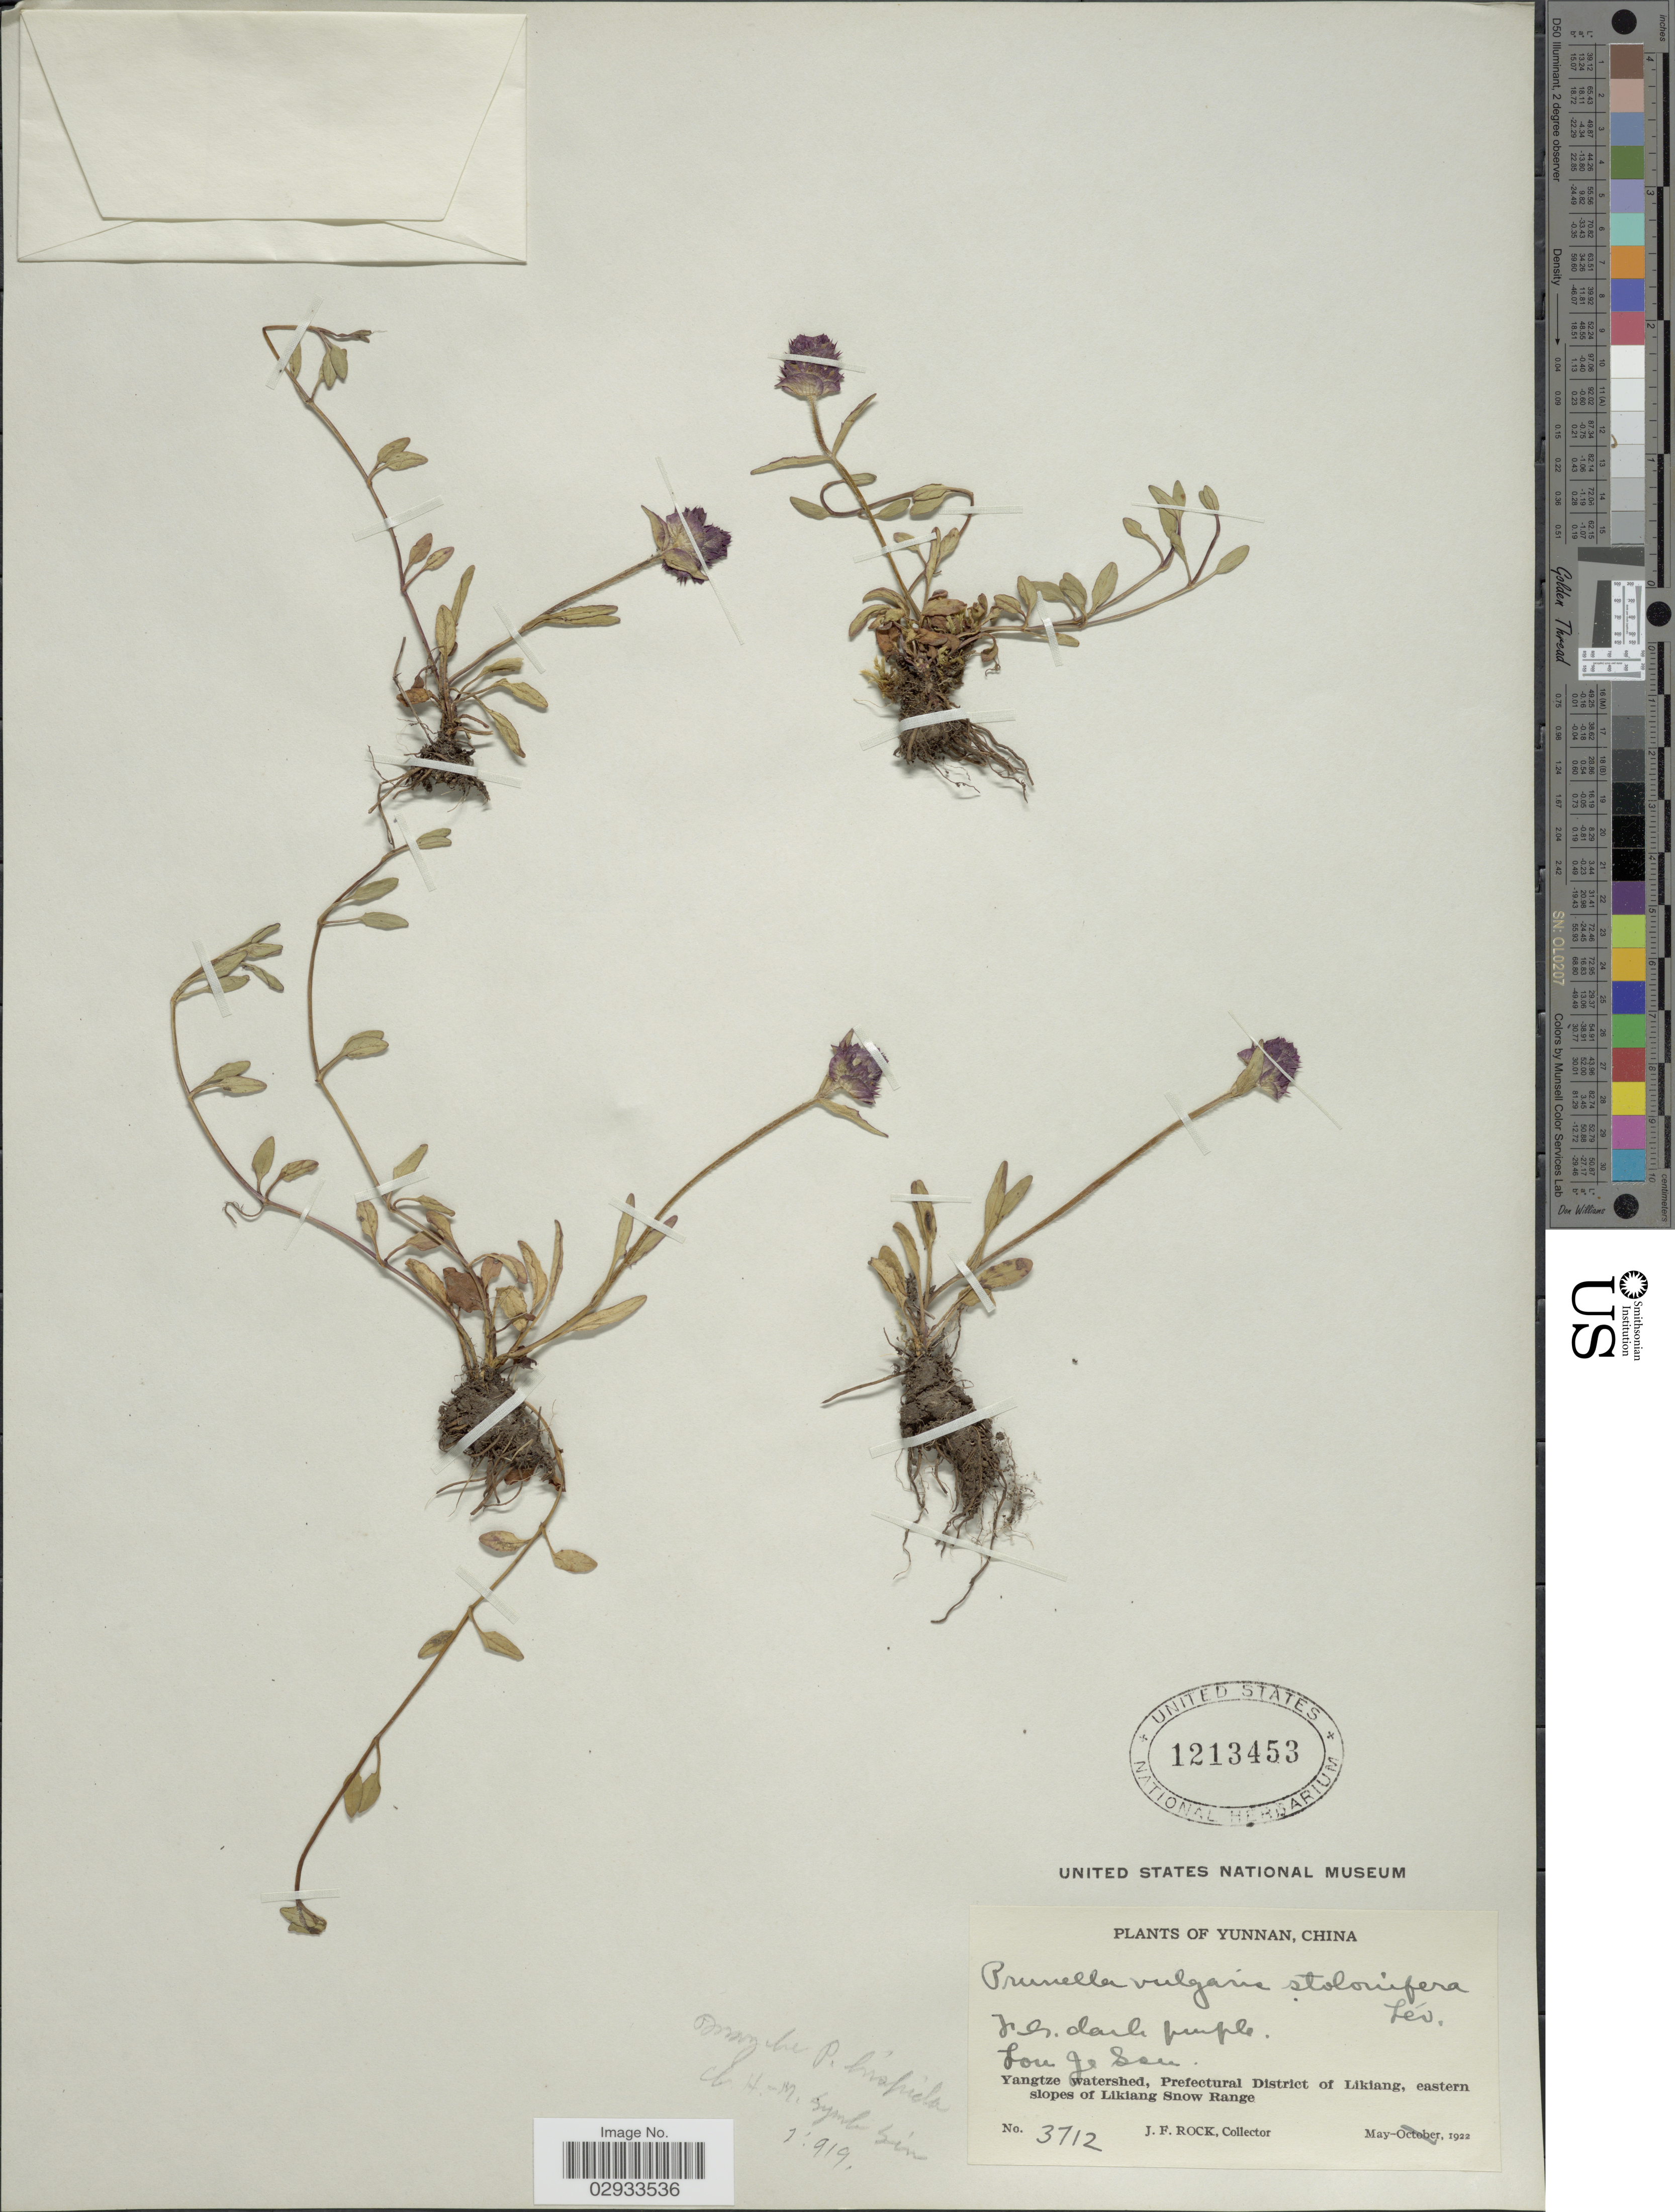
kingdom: Plantae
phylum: Tracheophyta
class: Magnoliopsida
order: Lamiales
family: Lamiaceae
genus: Prunella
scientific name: Prunella vulgaris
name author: L.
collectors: J. Rock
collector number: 3712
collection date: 1922-05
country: China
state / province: Yunnan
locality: Yunnan, China, Lou Je San, Yangtze watershed, Prefectural District of Likiang, eastern slopes of Likiang Snow Range.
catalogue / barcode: US 1213453